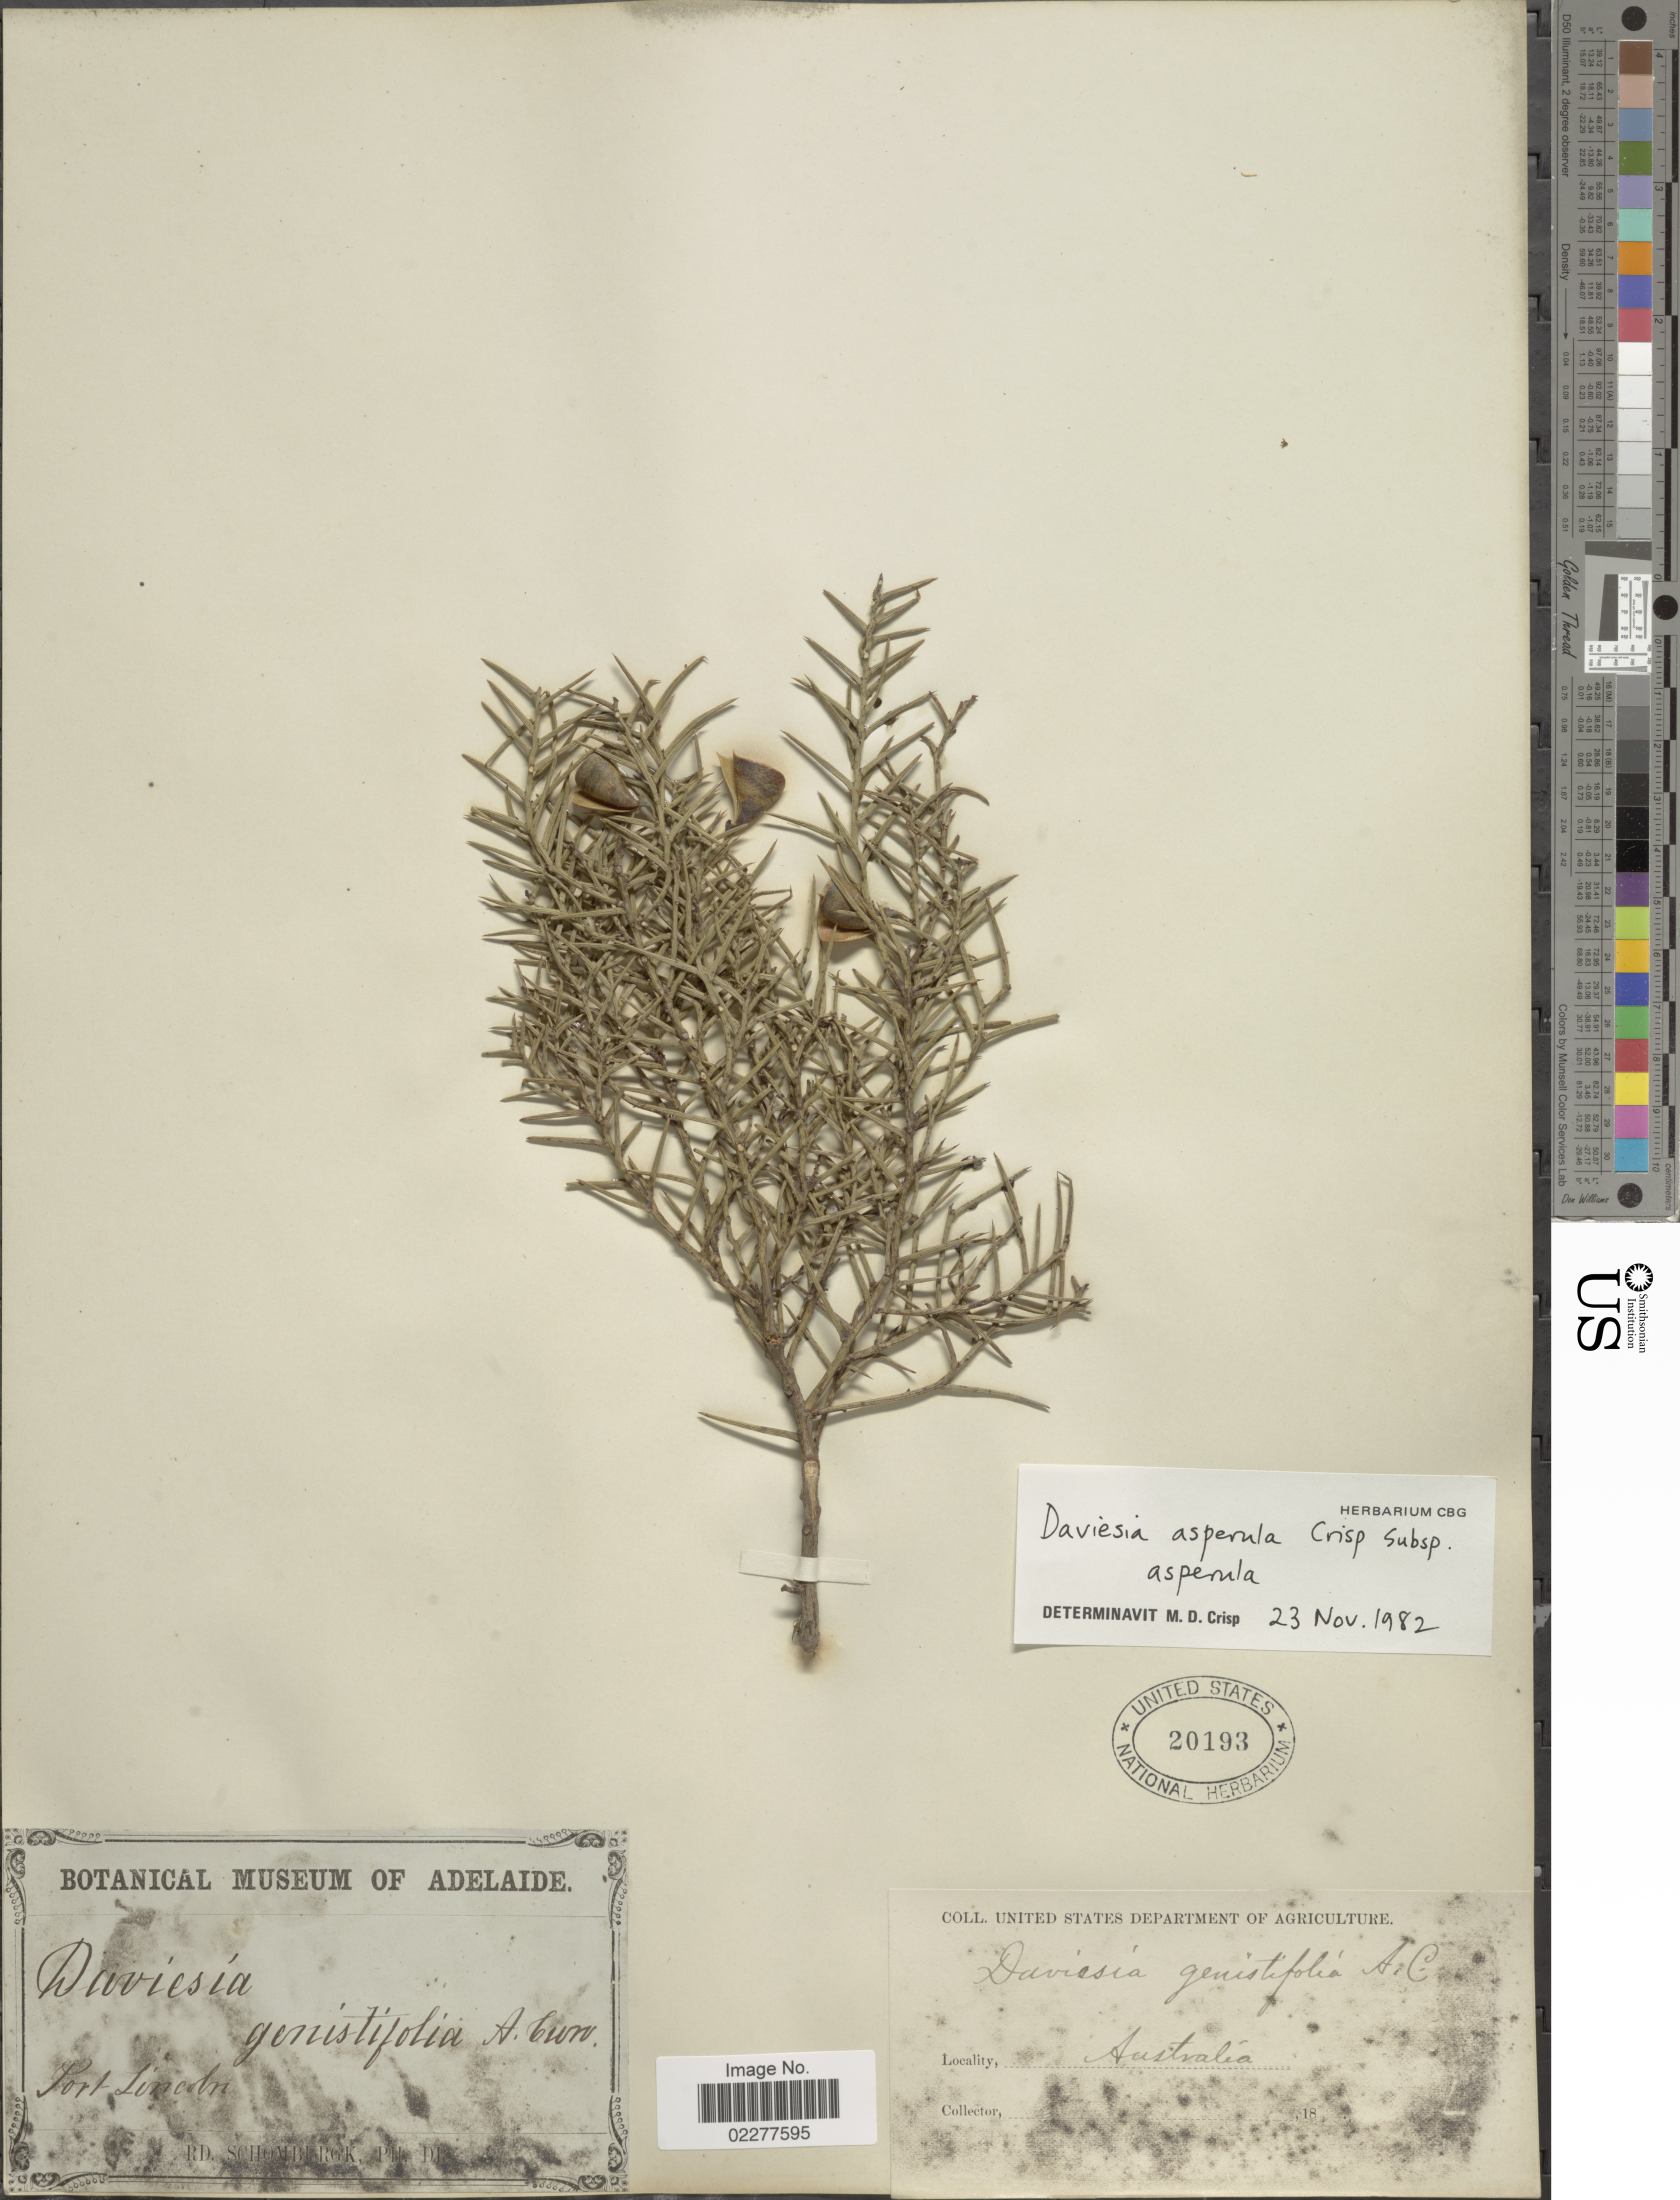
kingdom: Plantae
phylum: Tracheophyta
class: Magnoliopsida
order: Fabales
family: Fabaceae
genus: Daviesia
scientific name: Daviesia asperula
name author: Crisp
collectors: M. R. Schomburgk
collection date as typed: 18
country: Australia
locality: Port Lincoln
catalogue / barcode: US 20193